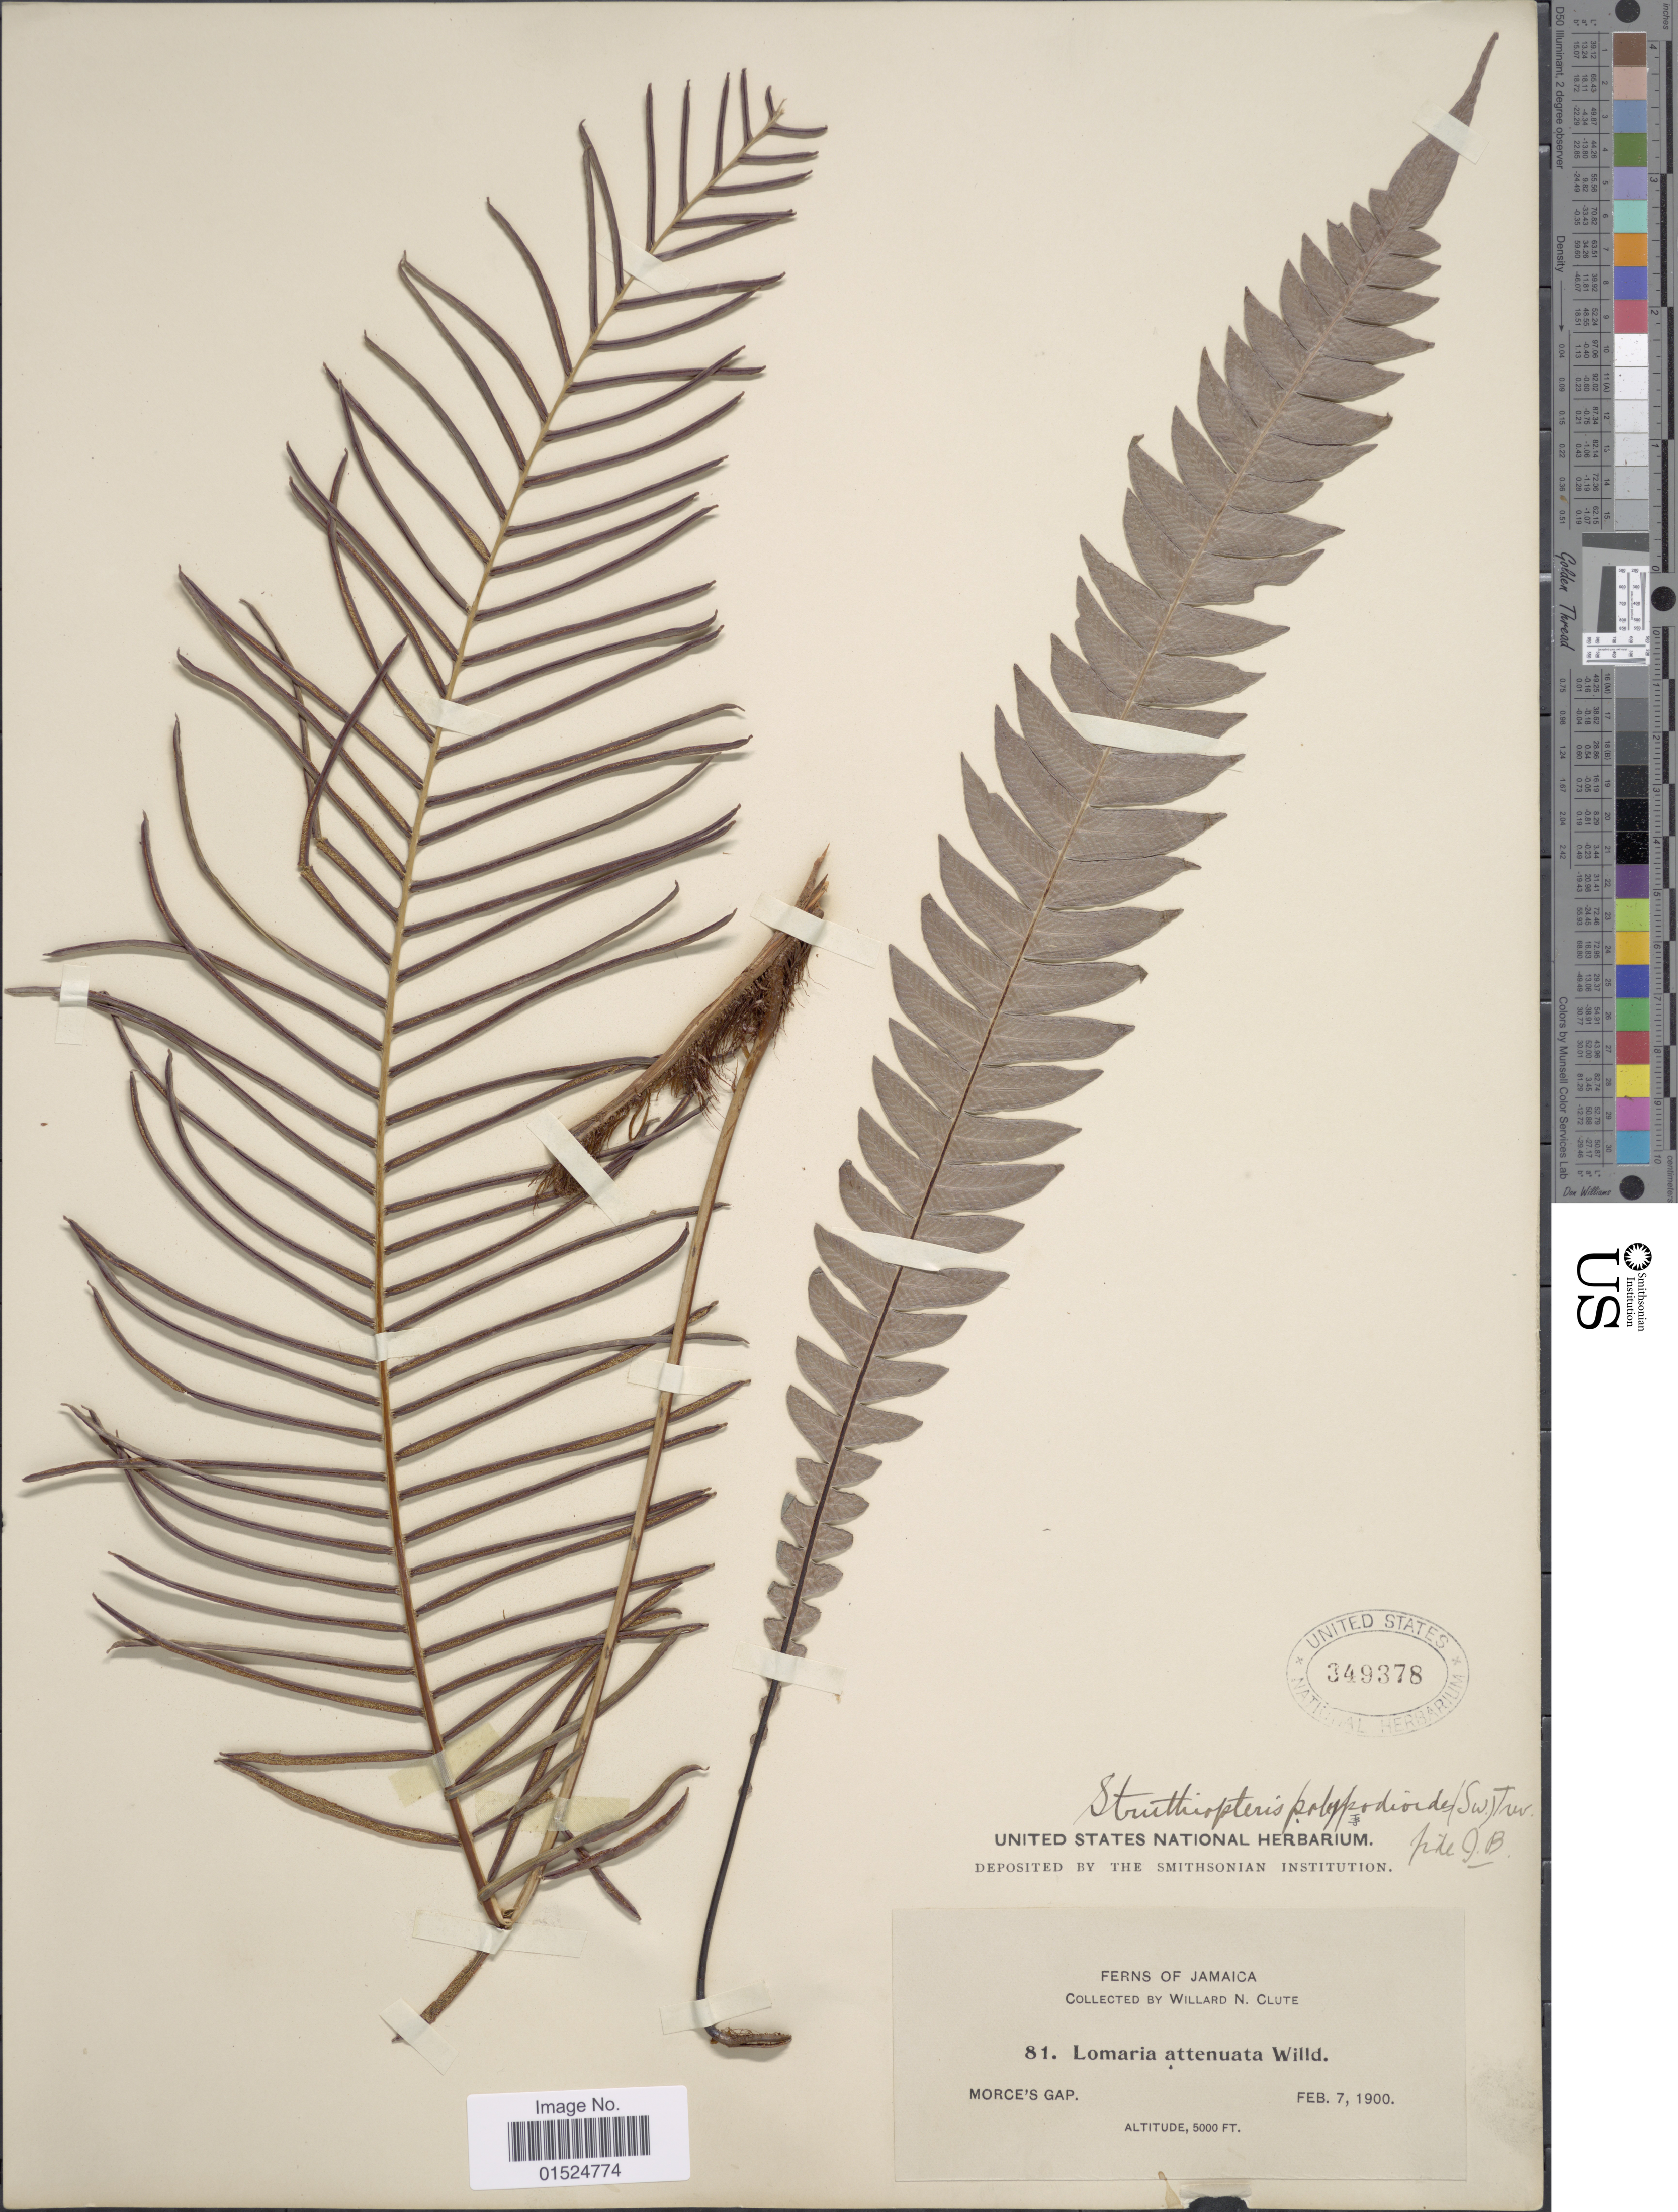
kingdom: Plantae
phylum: Tracheophyta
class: Polypodiopsida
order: Polypodiales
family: Blechnaceae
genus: Blechnum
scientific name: Blechnum fragile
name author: (Liebm.) C.V. Morton & Lellinger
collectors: W. N. Clute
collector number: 81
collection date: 1900-02-07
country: Jamaica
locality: Morce's Gap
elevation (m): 1524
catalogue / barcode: US 349378